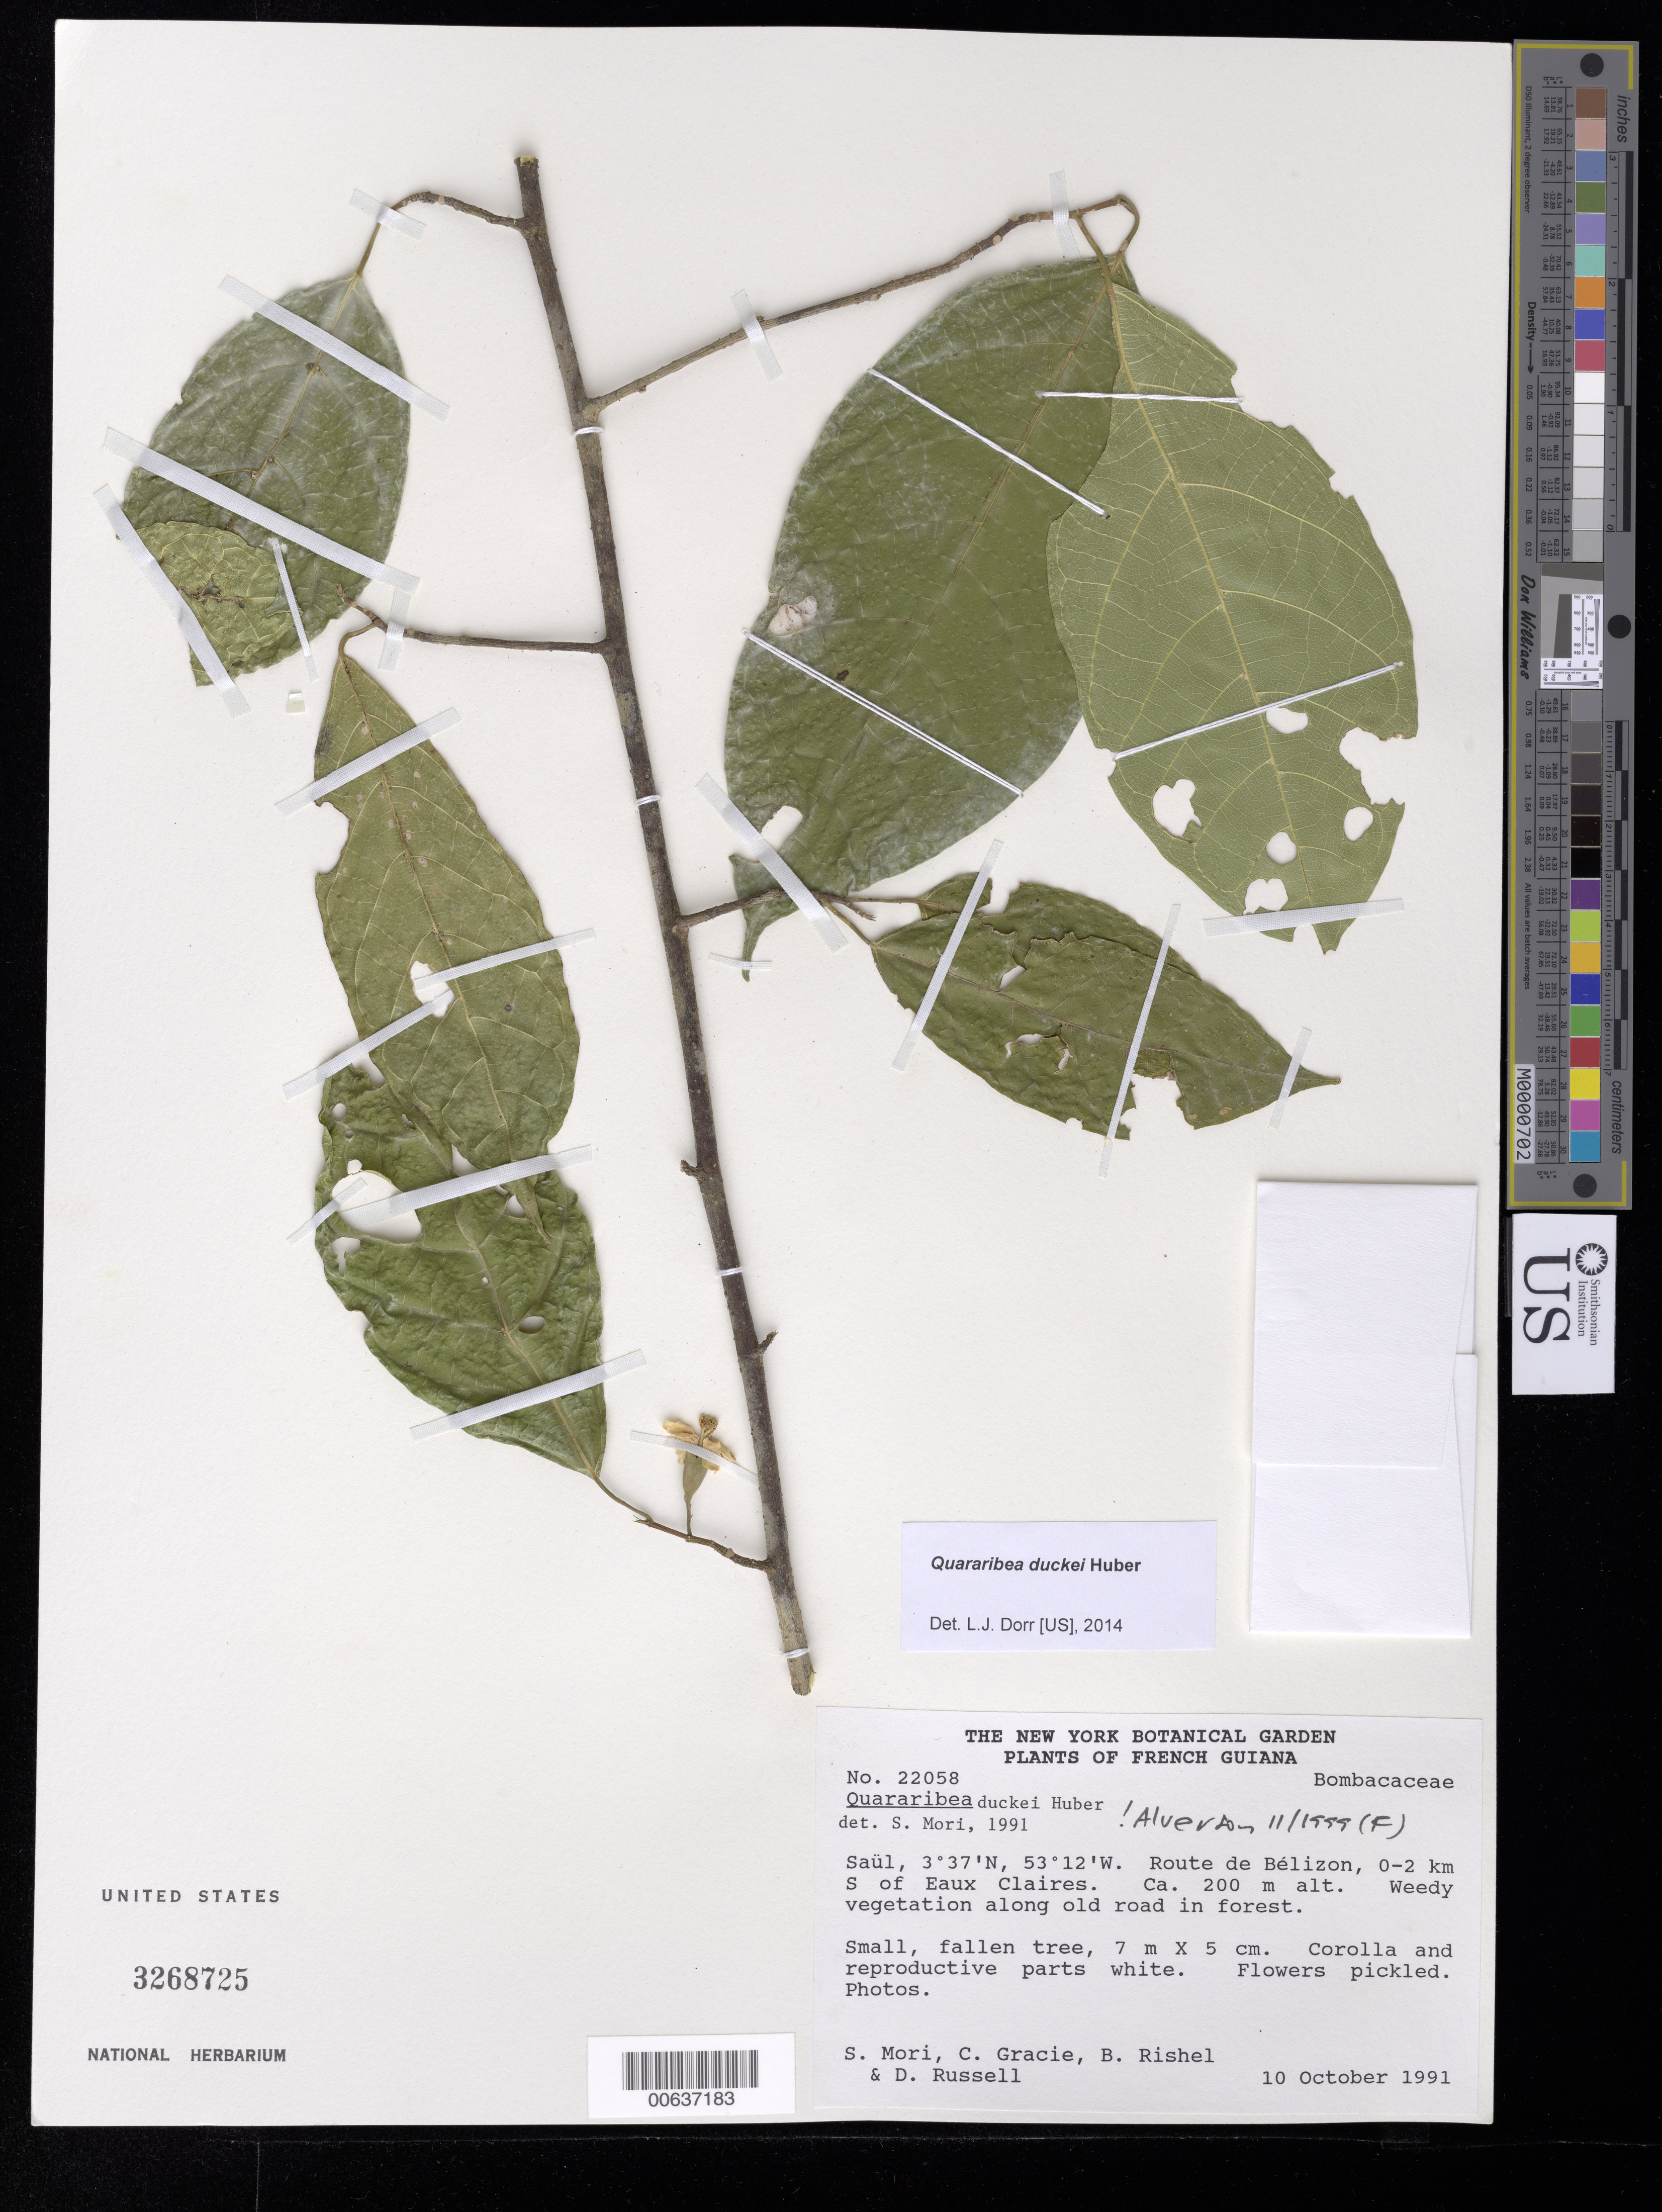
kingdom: Plantae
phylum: Tracheophyta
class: Magnoliopsida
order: Malvales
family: Malvaceae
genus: Quararibea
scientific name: Quararibea duckei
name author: Huber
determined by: Alverson, W. S.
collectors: S. Mori, C. A. Gracie, J. Lazzaroni, B. Rishel, D. Russell & F. Wright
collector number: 22058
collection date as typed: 10-Oct-91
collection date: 1991-10-10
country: French Guiana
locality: Saül, Route de Bélizon, 0-2 km south of Eaux Claires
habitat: Weedy vegetation along old road in forest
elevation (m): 200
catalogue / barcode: US 3268725